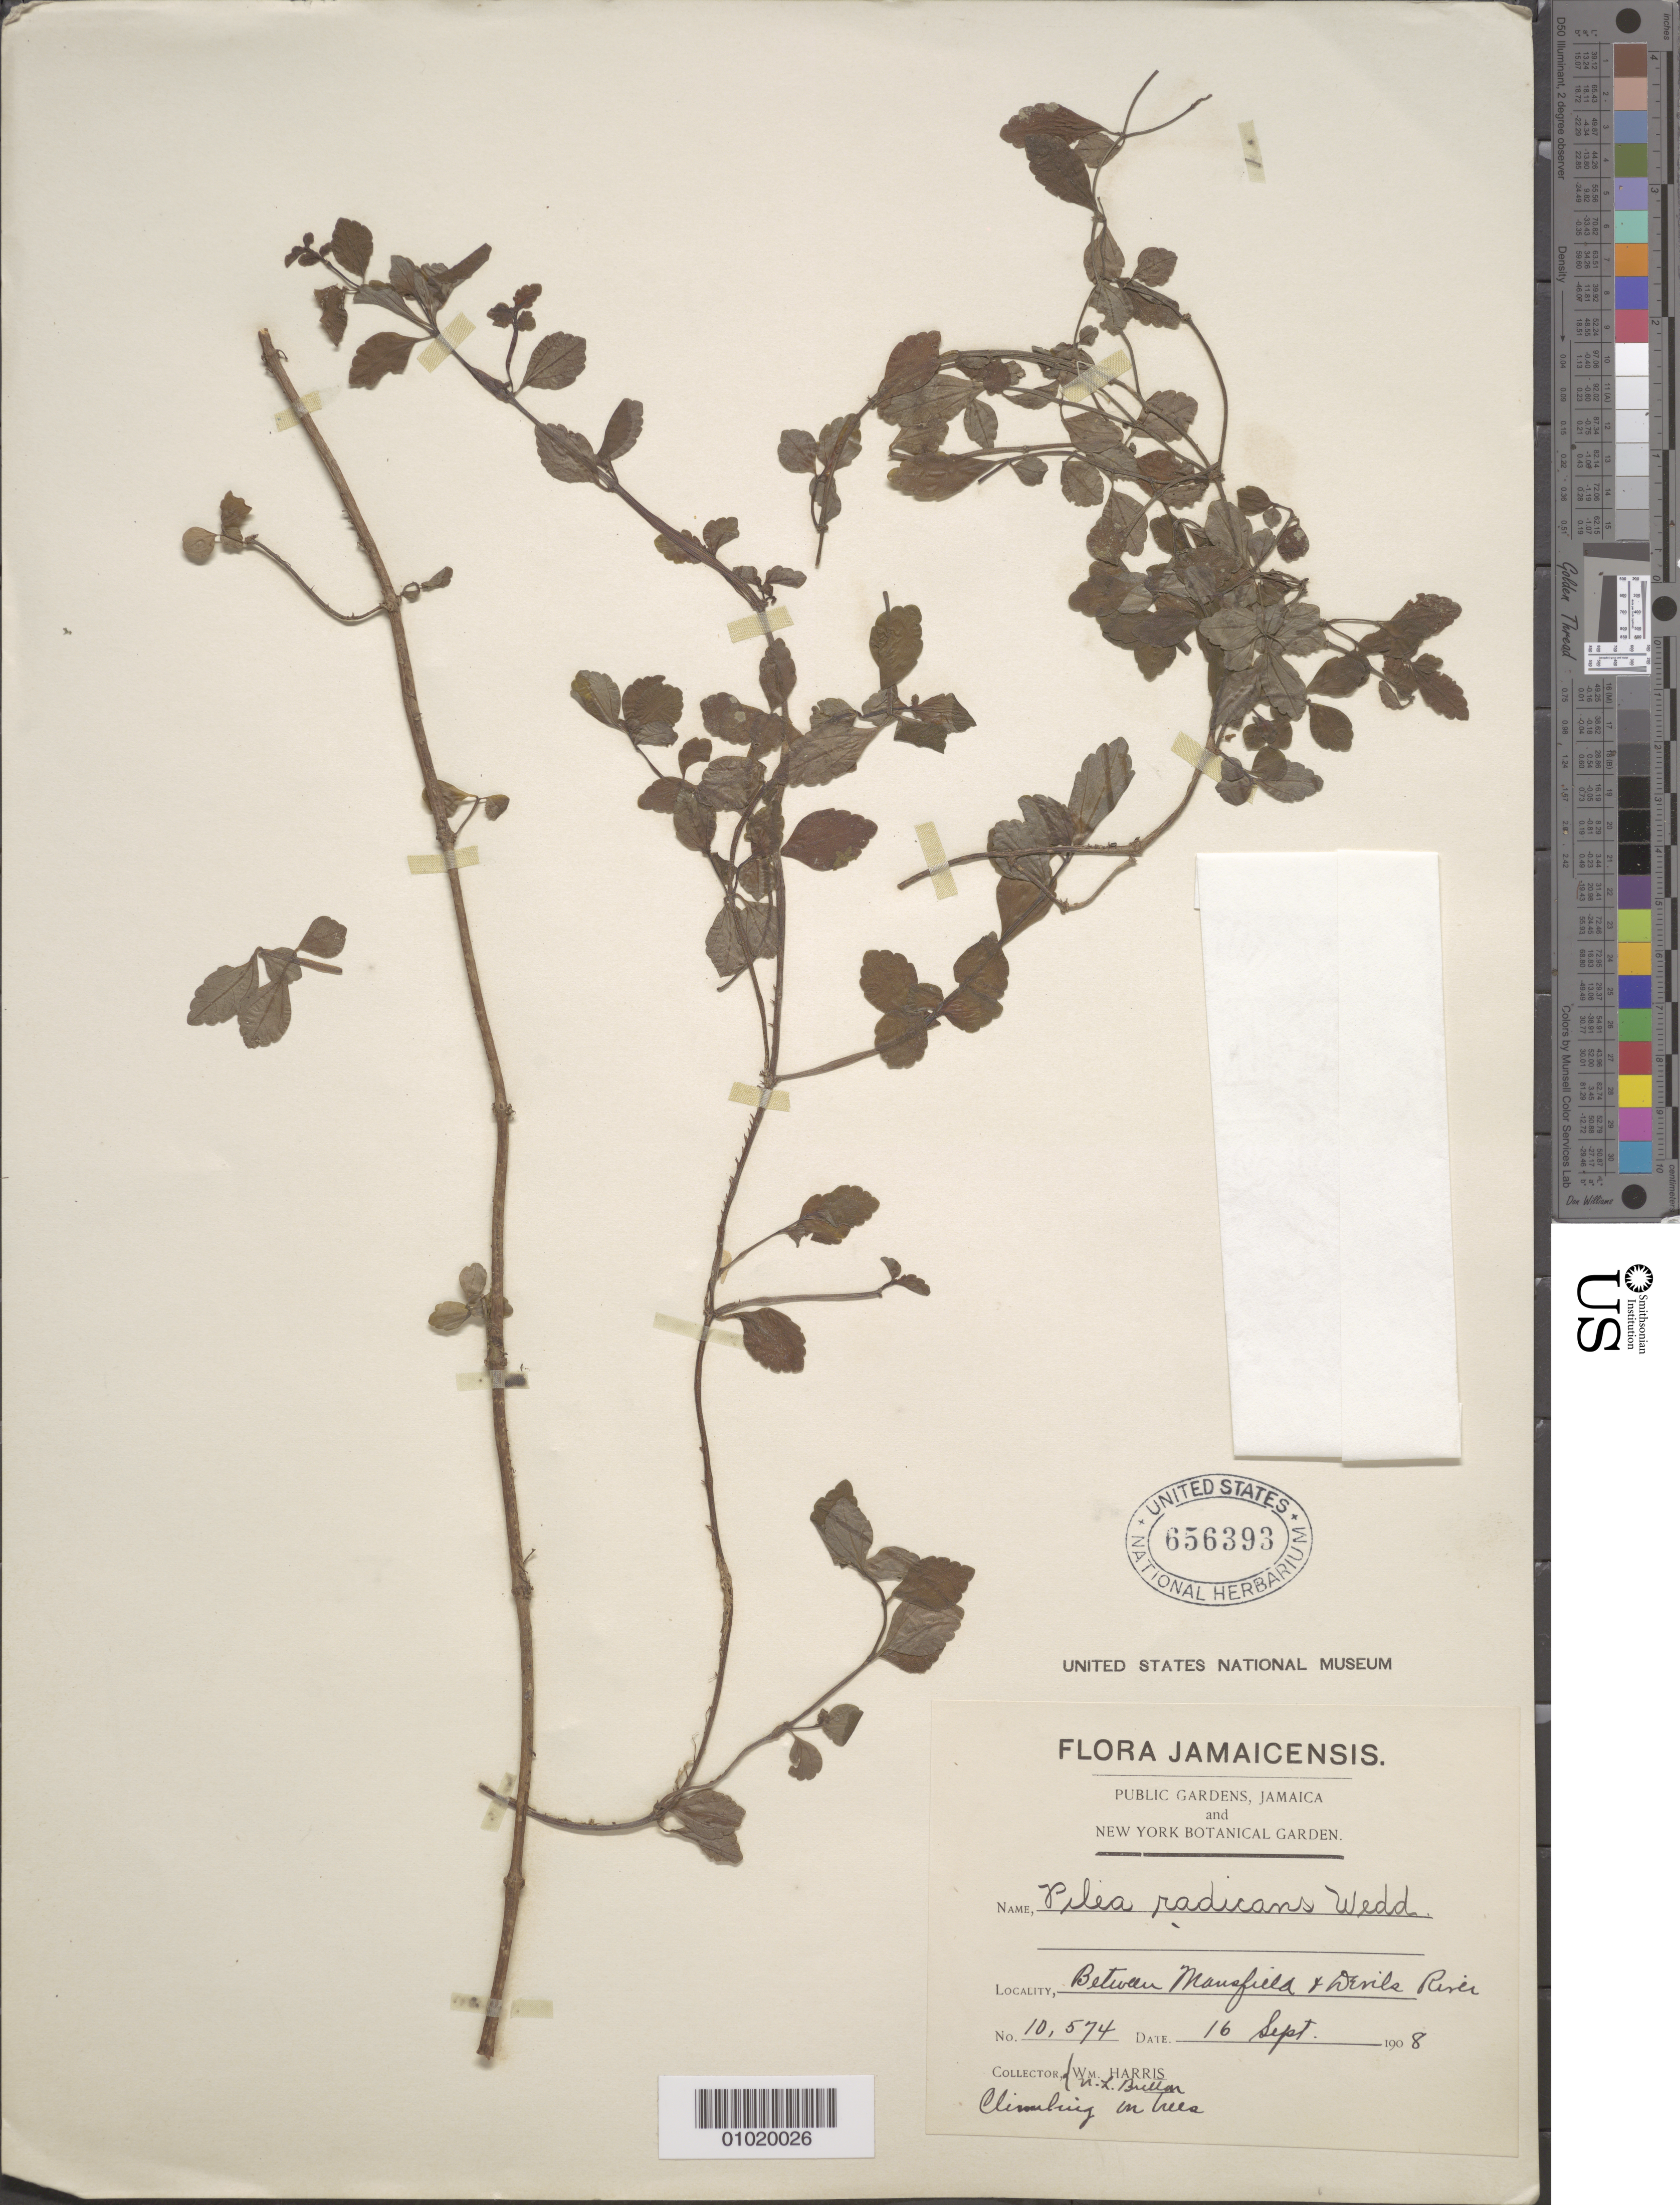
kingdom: Plantae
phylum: Tracheophyta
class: Magnoliopsida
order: Rosales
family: Urticaceae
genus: Pilea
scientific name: Pilea radicans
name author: (Sw.) Wedd.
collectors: N. Britton & W. H. Harris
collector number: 10574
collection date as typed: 16 Sep 1908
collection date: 1908-09-16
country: Jamaica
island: Jamaica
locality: Between Mansfield and Devils River.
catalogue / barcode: US 656393